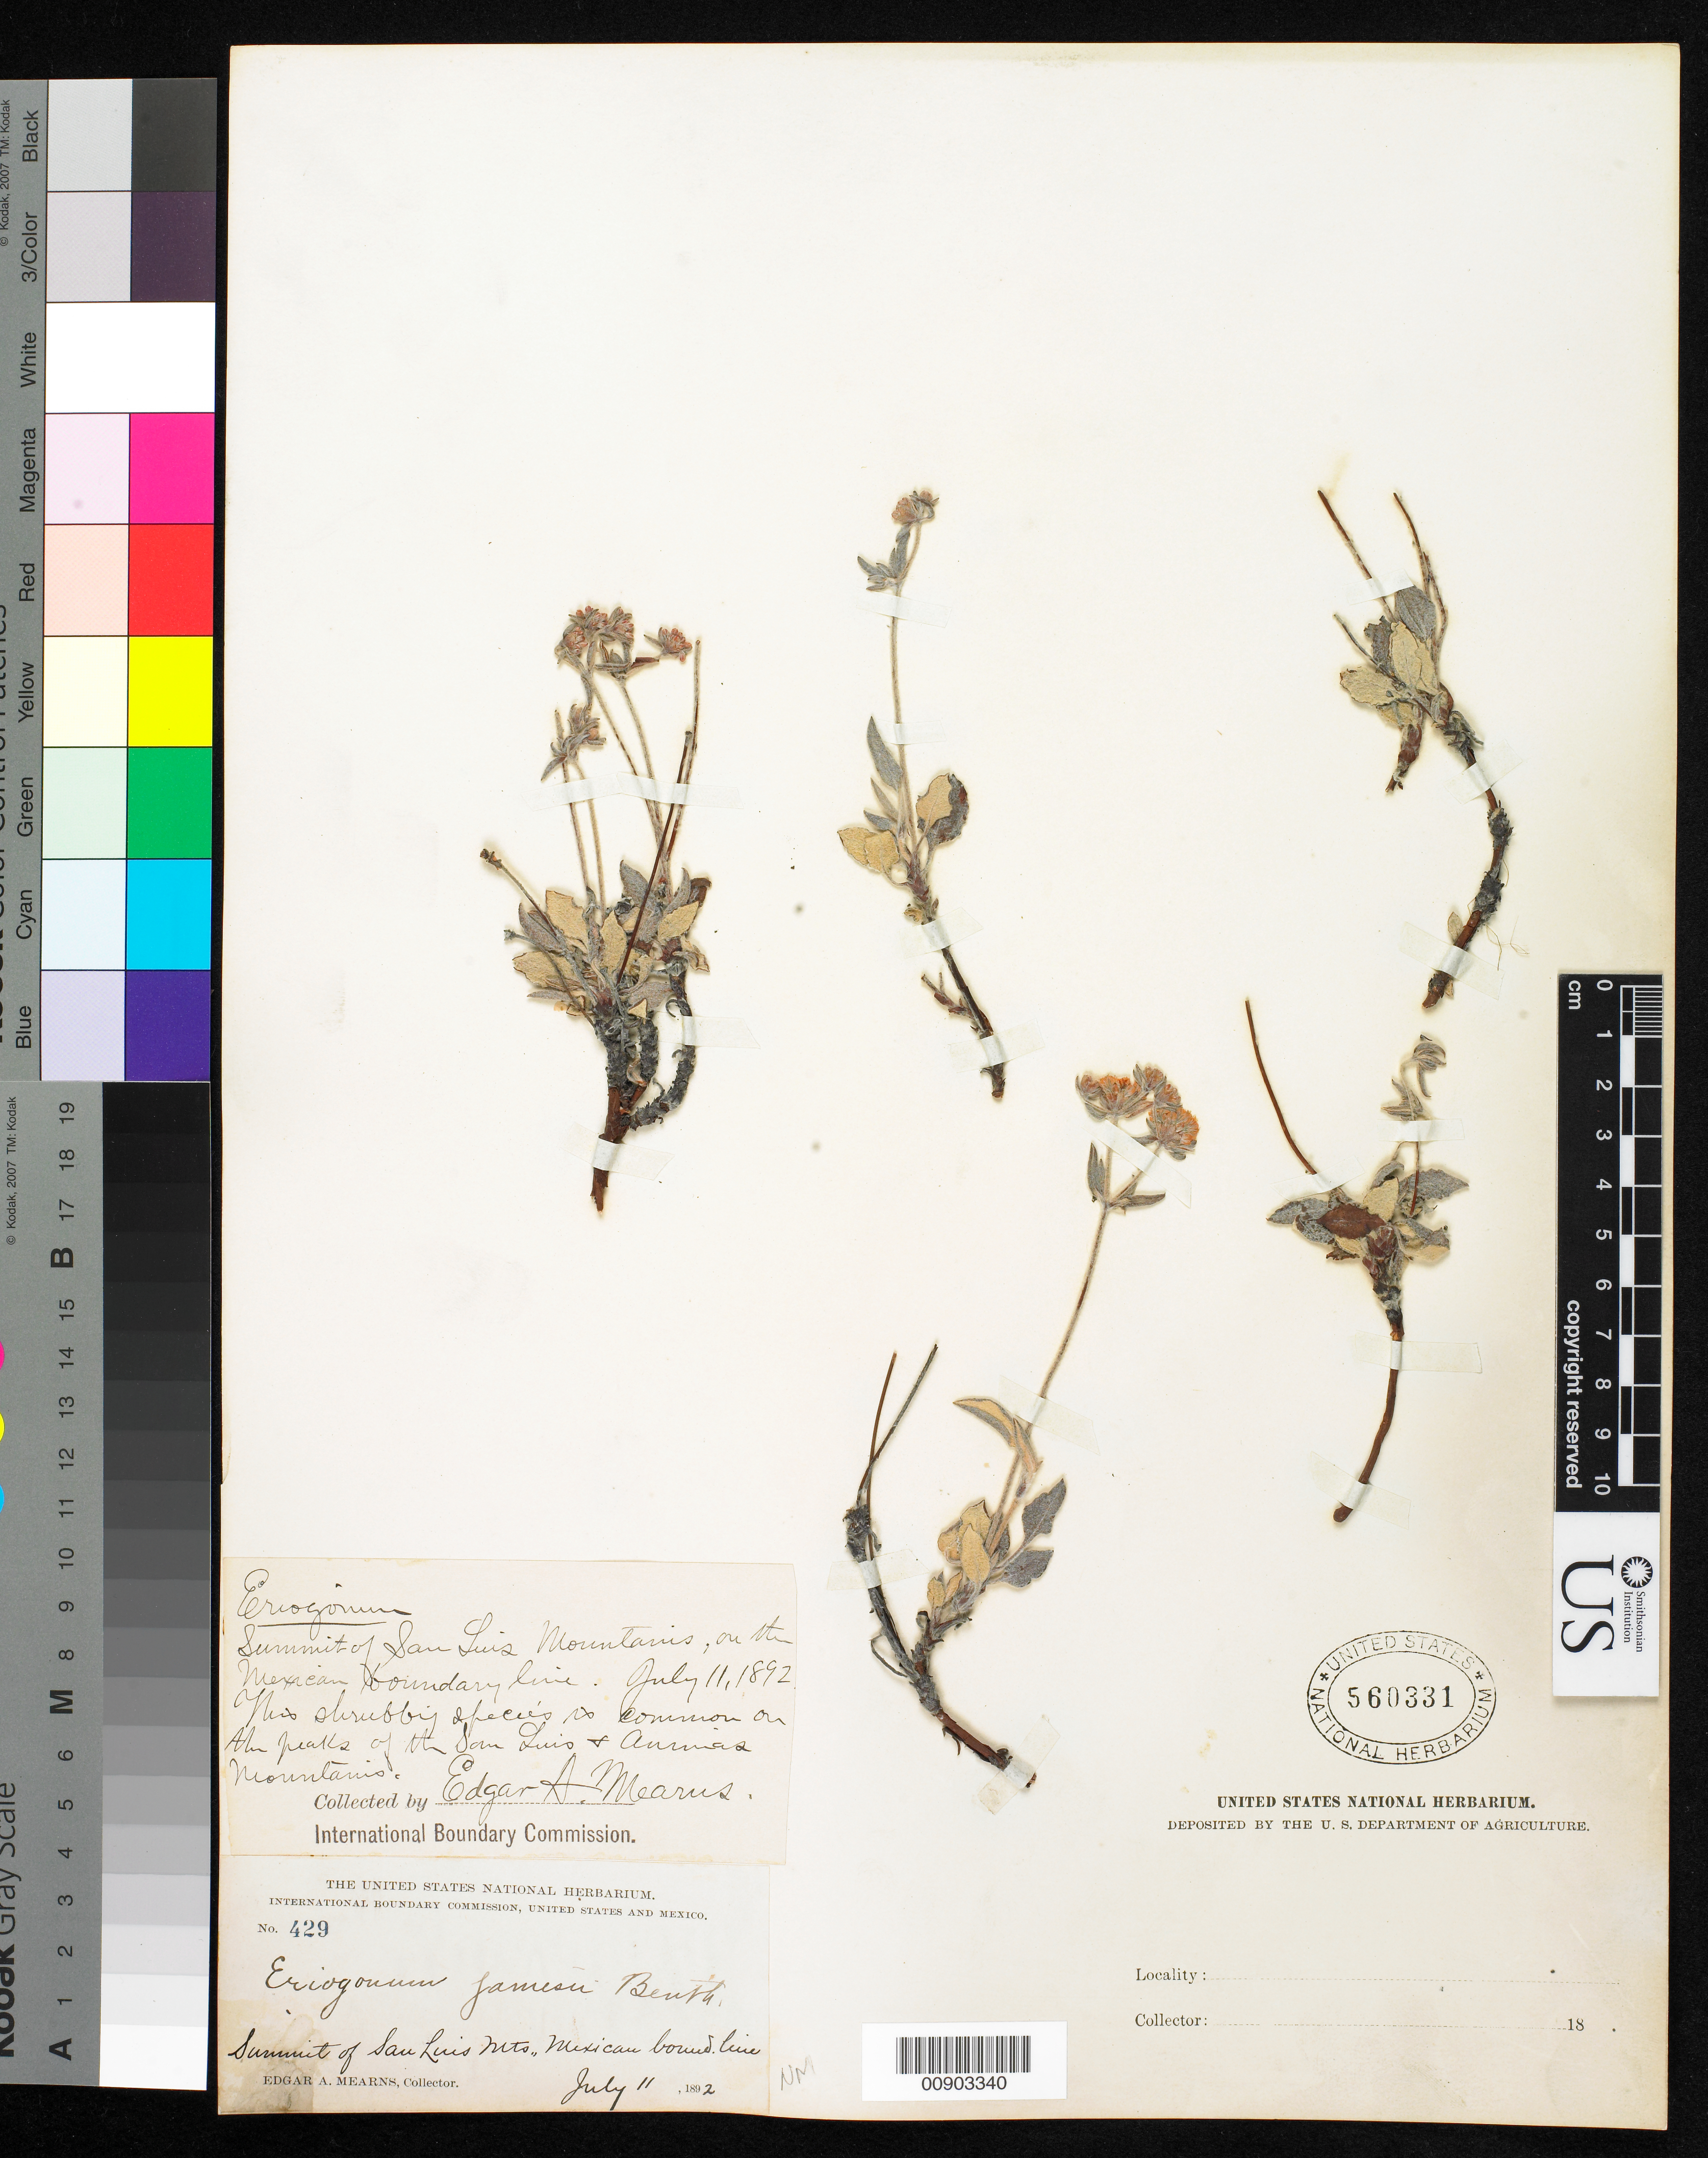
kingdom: Plantae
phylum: Tracheophyta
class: Magnoliopsida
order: Caryophyllales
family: Polygonaceae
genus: Eriogonum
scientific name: Eriogonum jamesii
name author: Benth.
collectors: E. A. Mearns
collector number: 429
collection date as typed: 11 Jul 1892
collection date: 1892-07-11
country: United States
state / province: New Mexico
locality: Summit of San Luis Mts., on the Mexican Boundary Line.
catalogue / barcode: US 560331